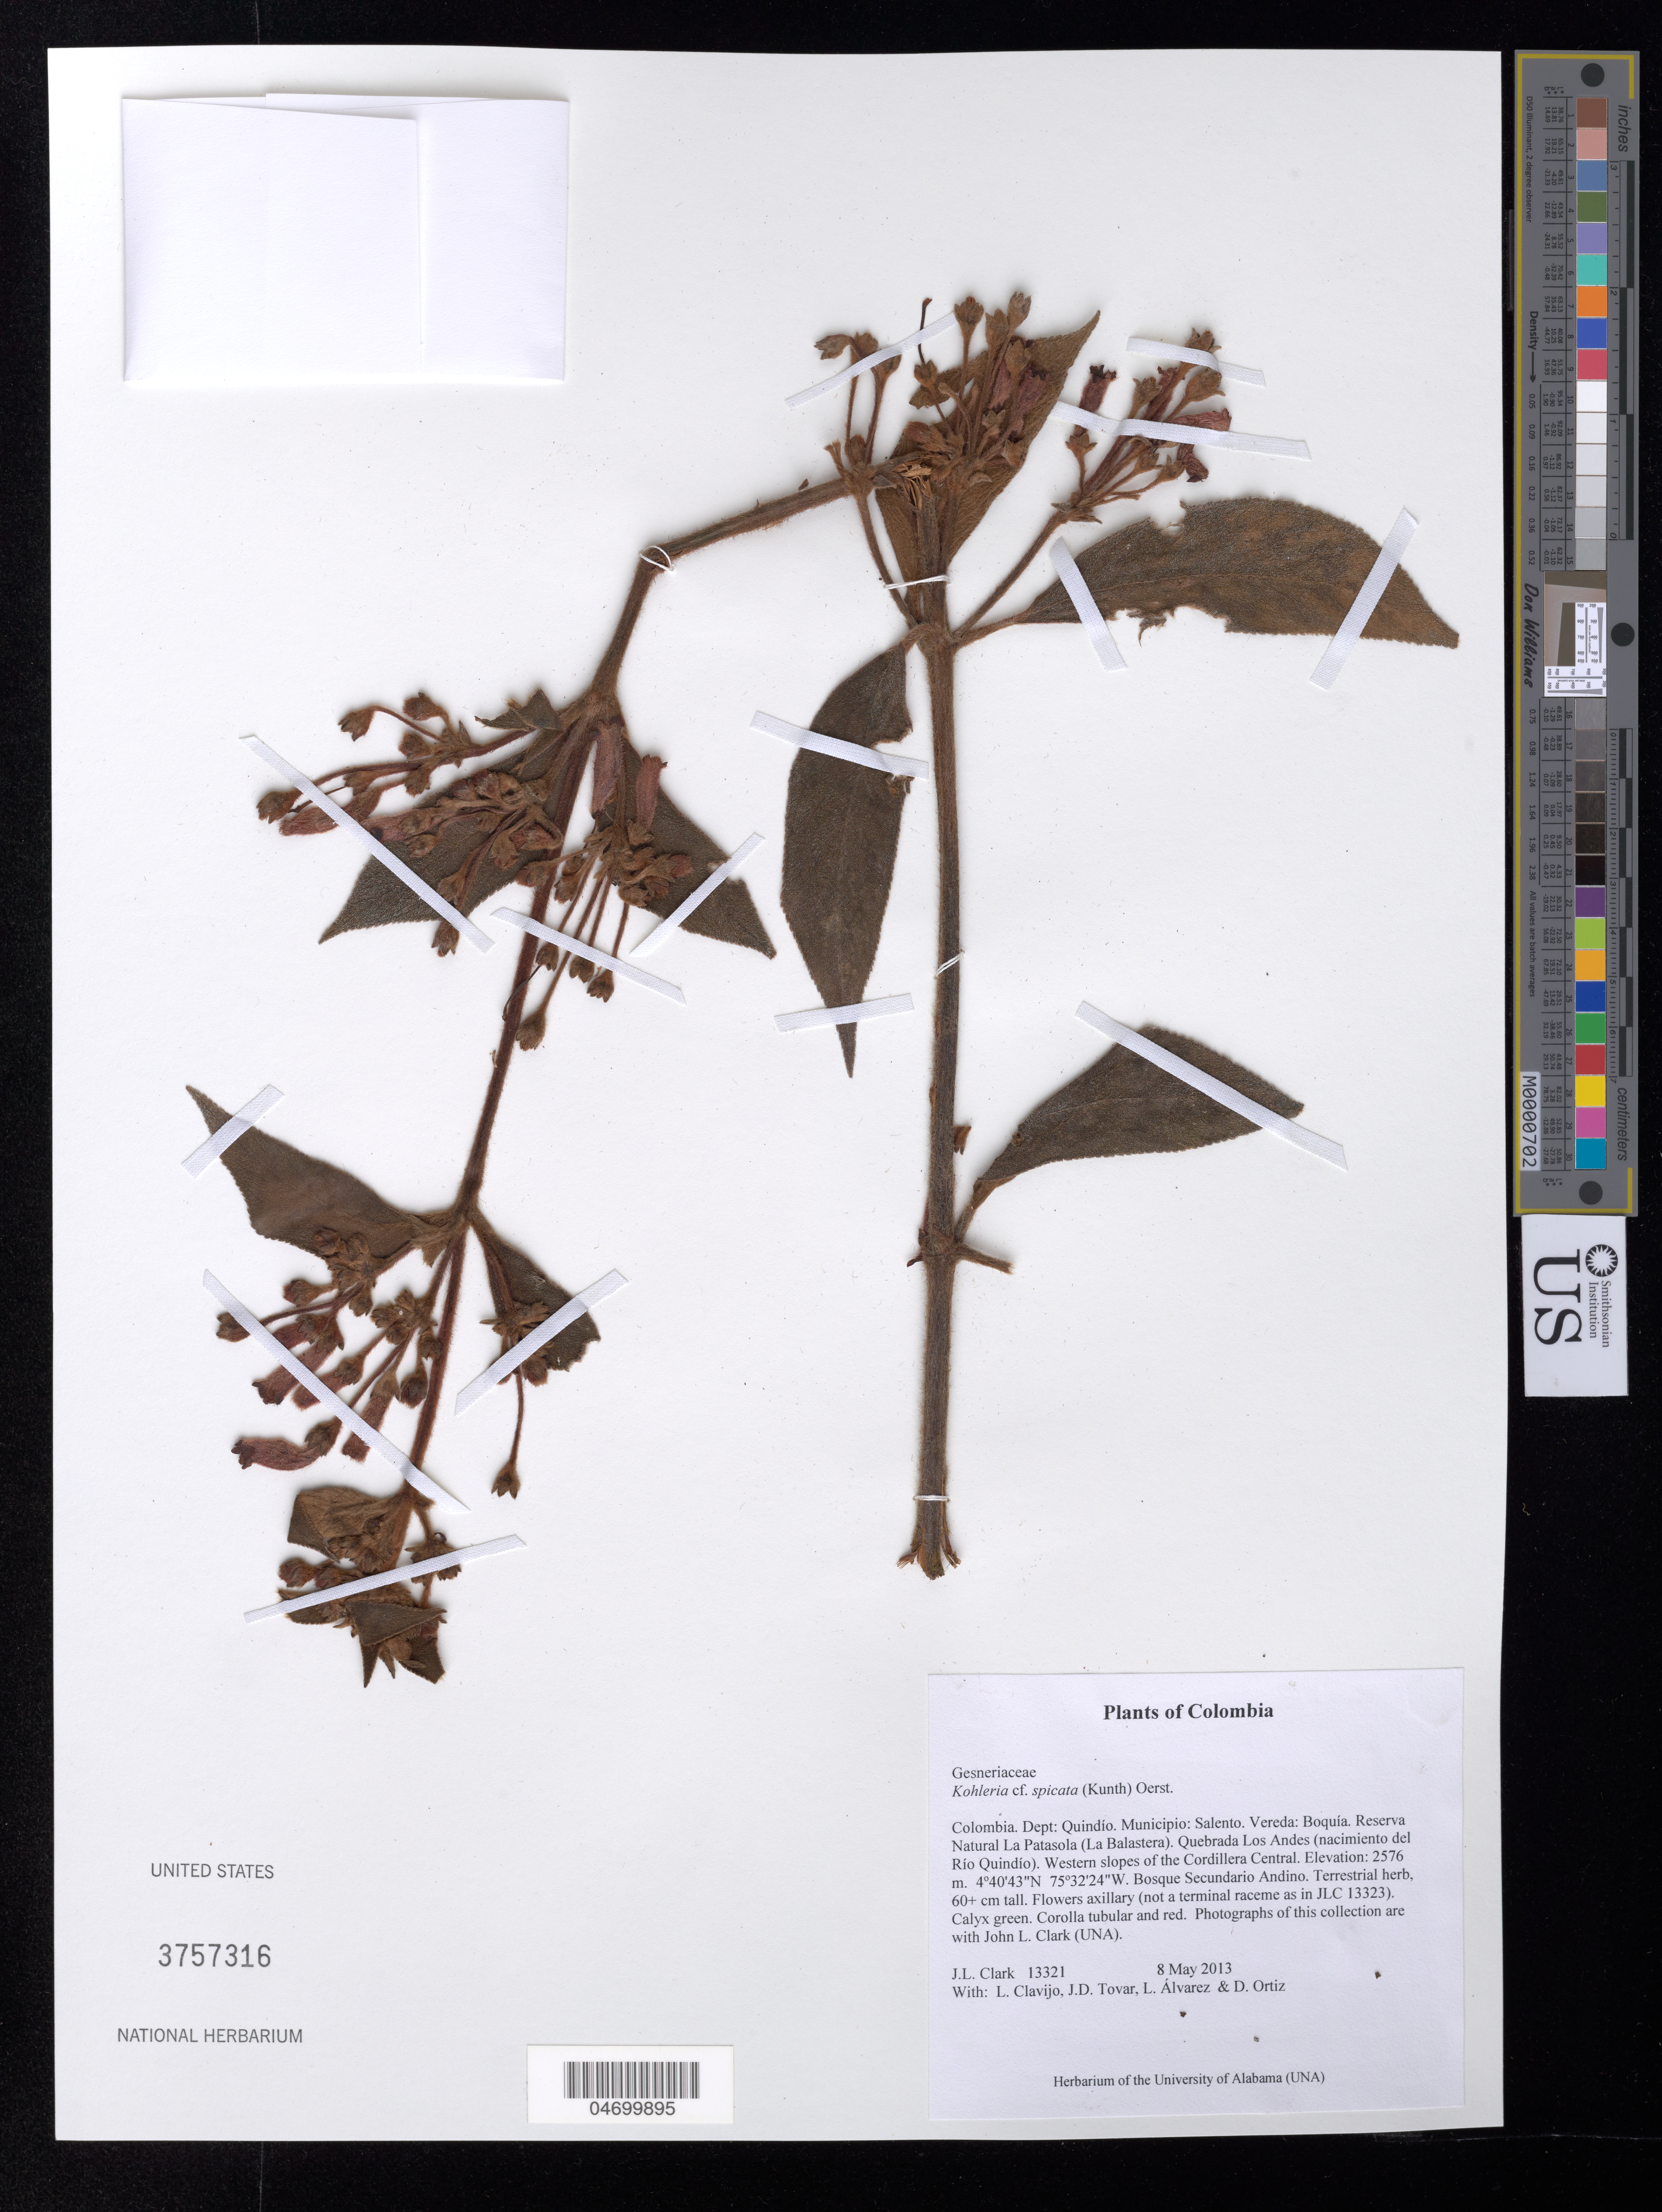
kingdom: Plantae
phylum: Tracheophyta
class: Magnoliopsida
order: Lamiales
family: Gesneriaceae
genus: Kohleria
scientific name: Kohleria spicata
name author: (Kunth) Oerst.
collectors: J. L. Clark, L. Clavijo, J. Tovar & L. Alvarez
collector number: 13321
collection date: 2013-05-08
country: Colombia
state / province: Quindío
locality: Dept: Quindio. Municipio: Salento. Vereda: Boquía. Reserva Natural La Patasola (La Balastera). Quebrada Los Andes (nacimiento del Río Quindío). Western slopes of the Cordillera Central.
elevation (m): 2576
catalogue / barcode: US 3757316